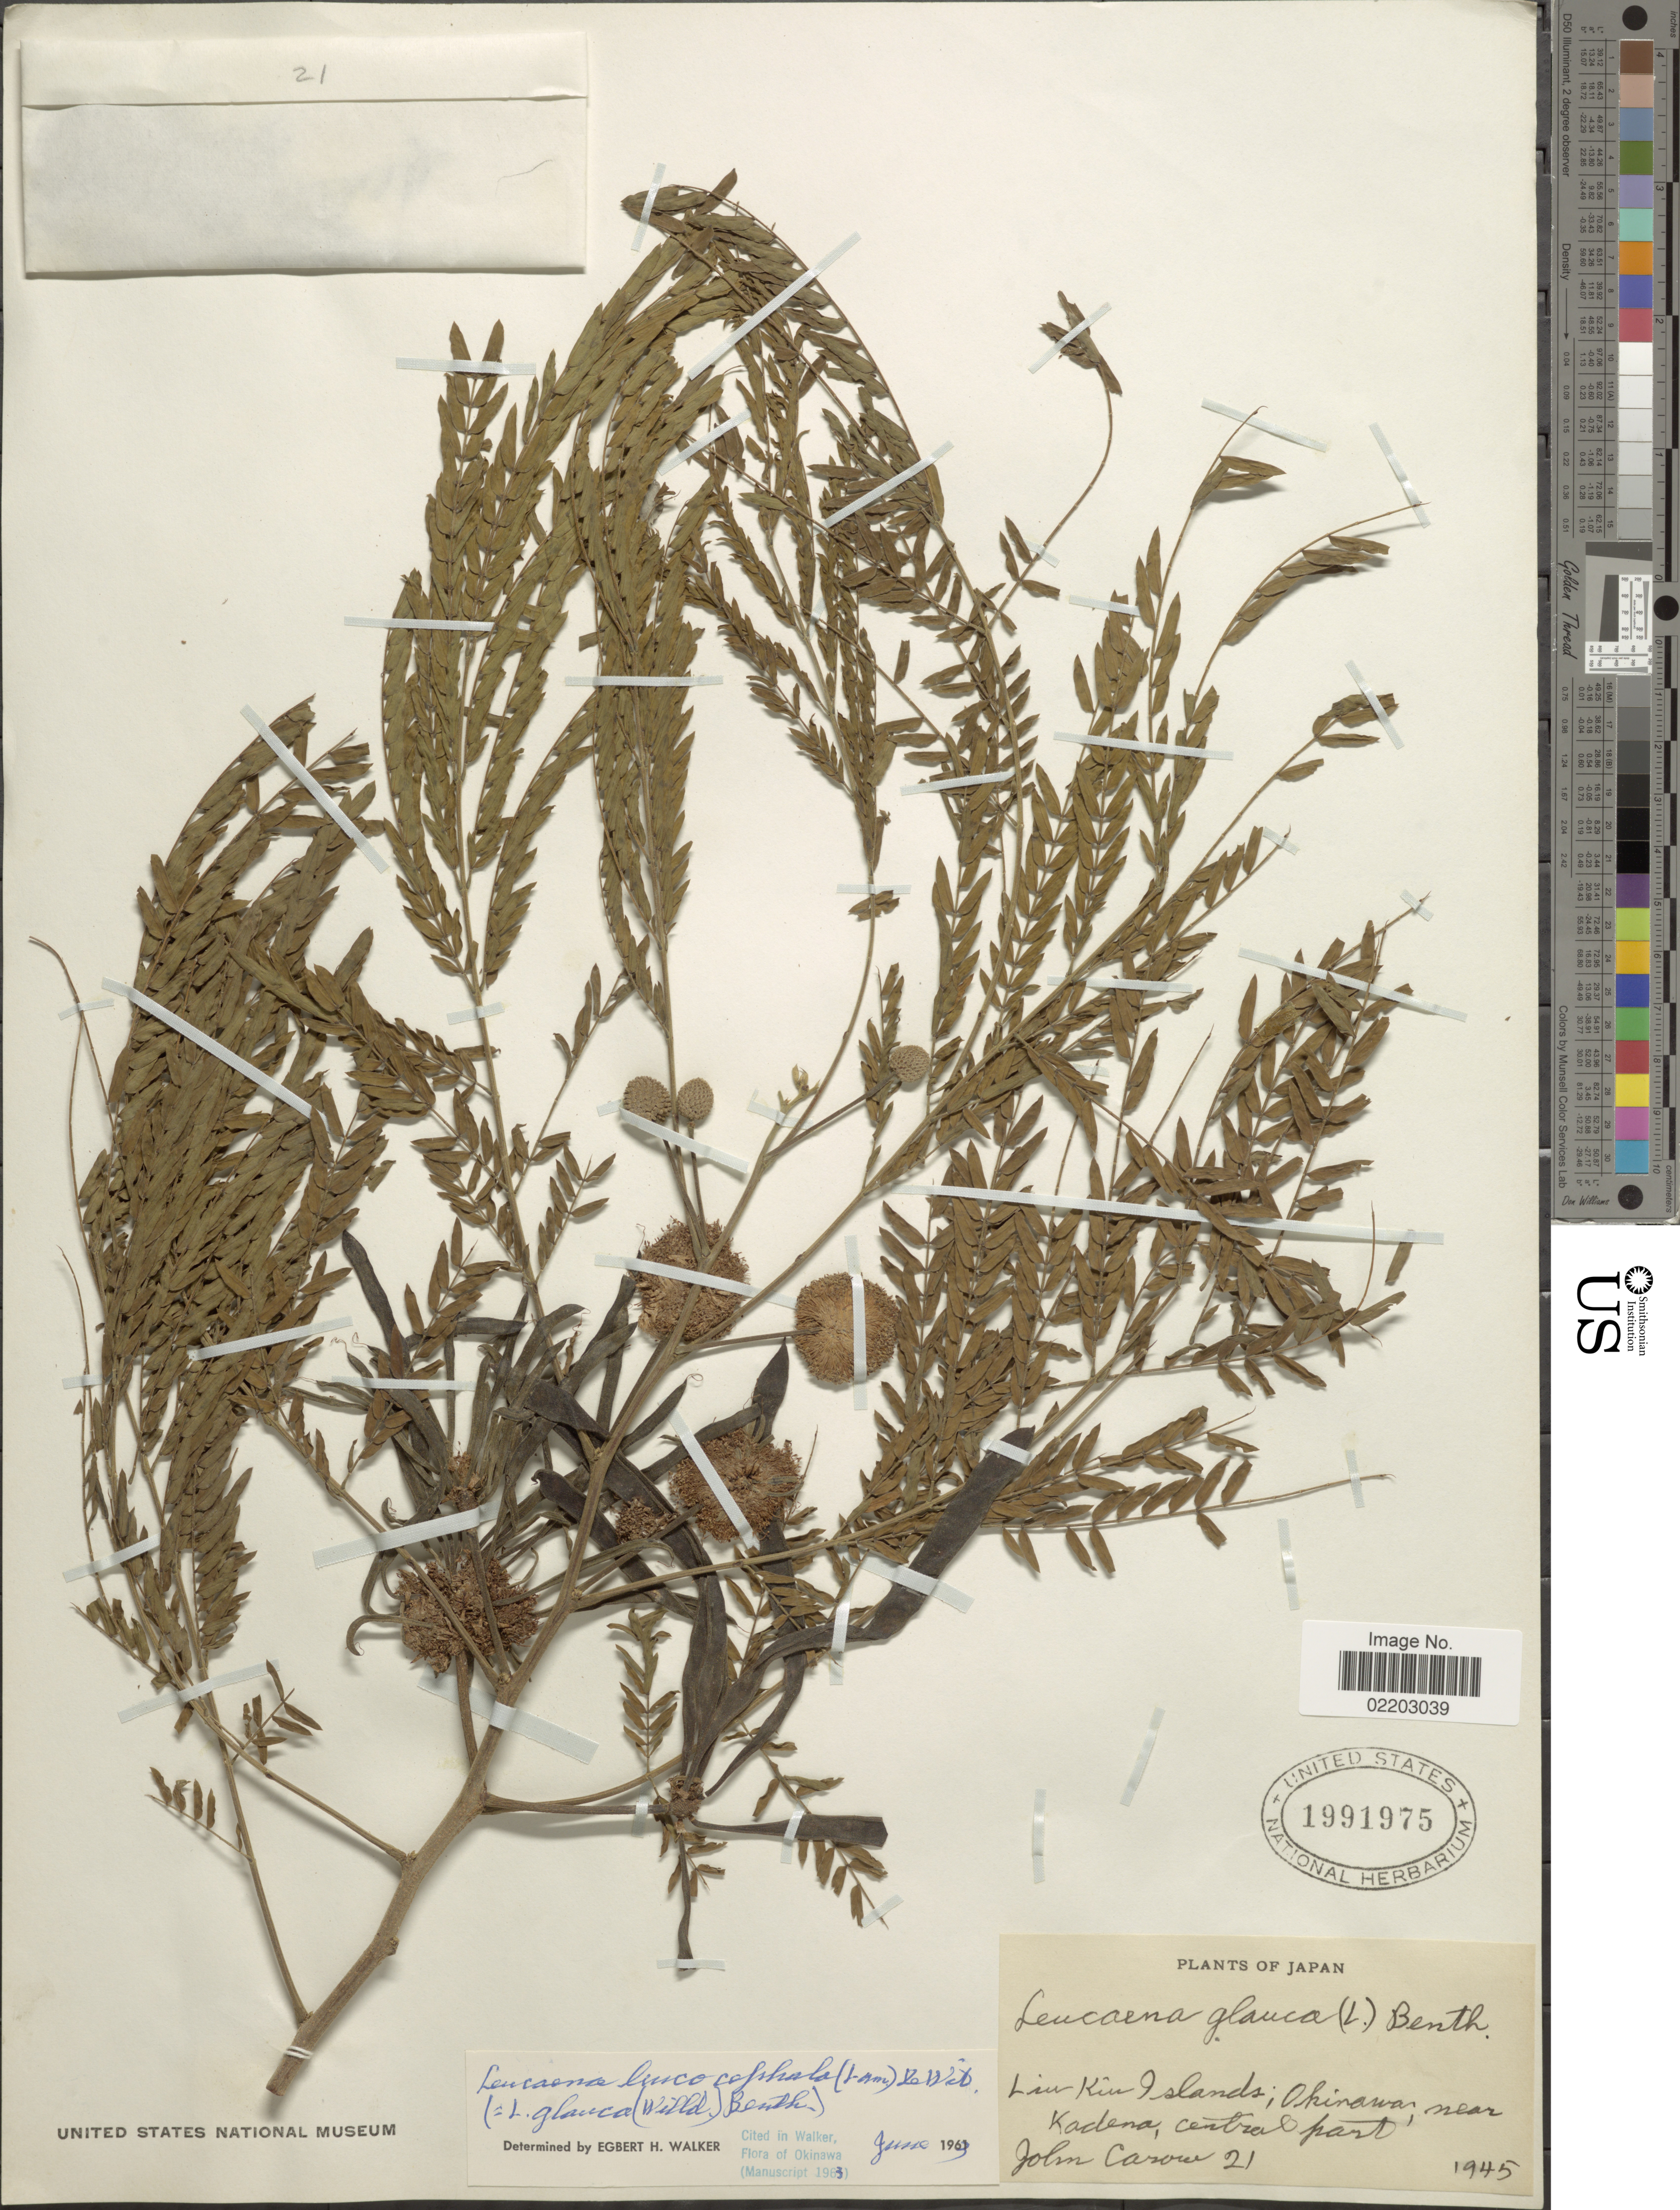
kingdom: Plantae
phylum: Tracheophyta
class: Magnoliopsida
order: Fabales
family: Fabaceae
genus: Leucaena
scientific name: Leucaena leucocephala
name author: (Lam.) de Wit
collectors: J. Carow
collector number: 21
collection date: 1945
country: Japan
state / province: Okinawa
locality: Liu Kiu Islands, Okinawa; near Kadena, central part.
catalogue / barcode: US 1991975